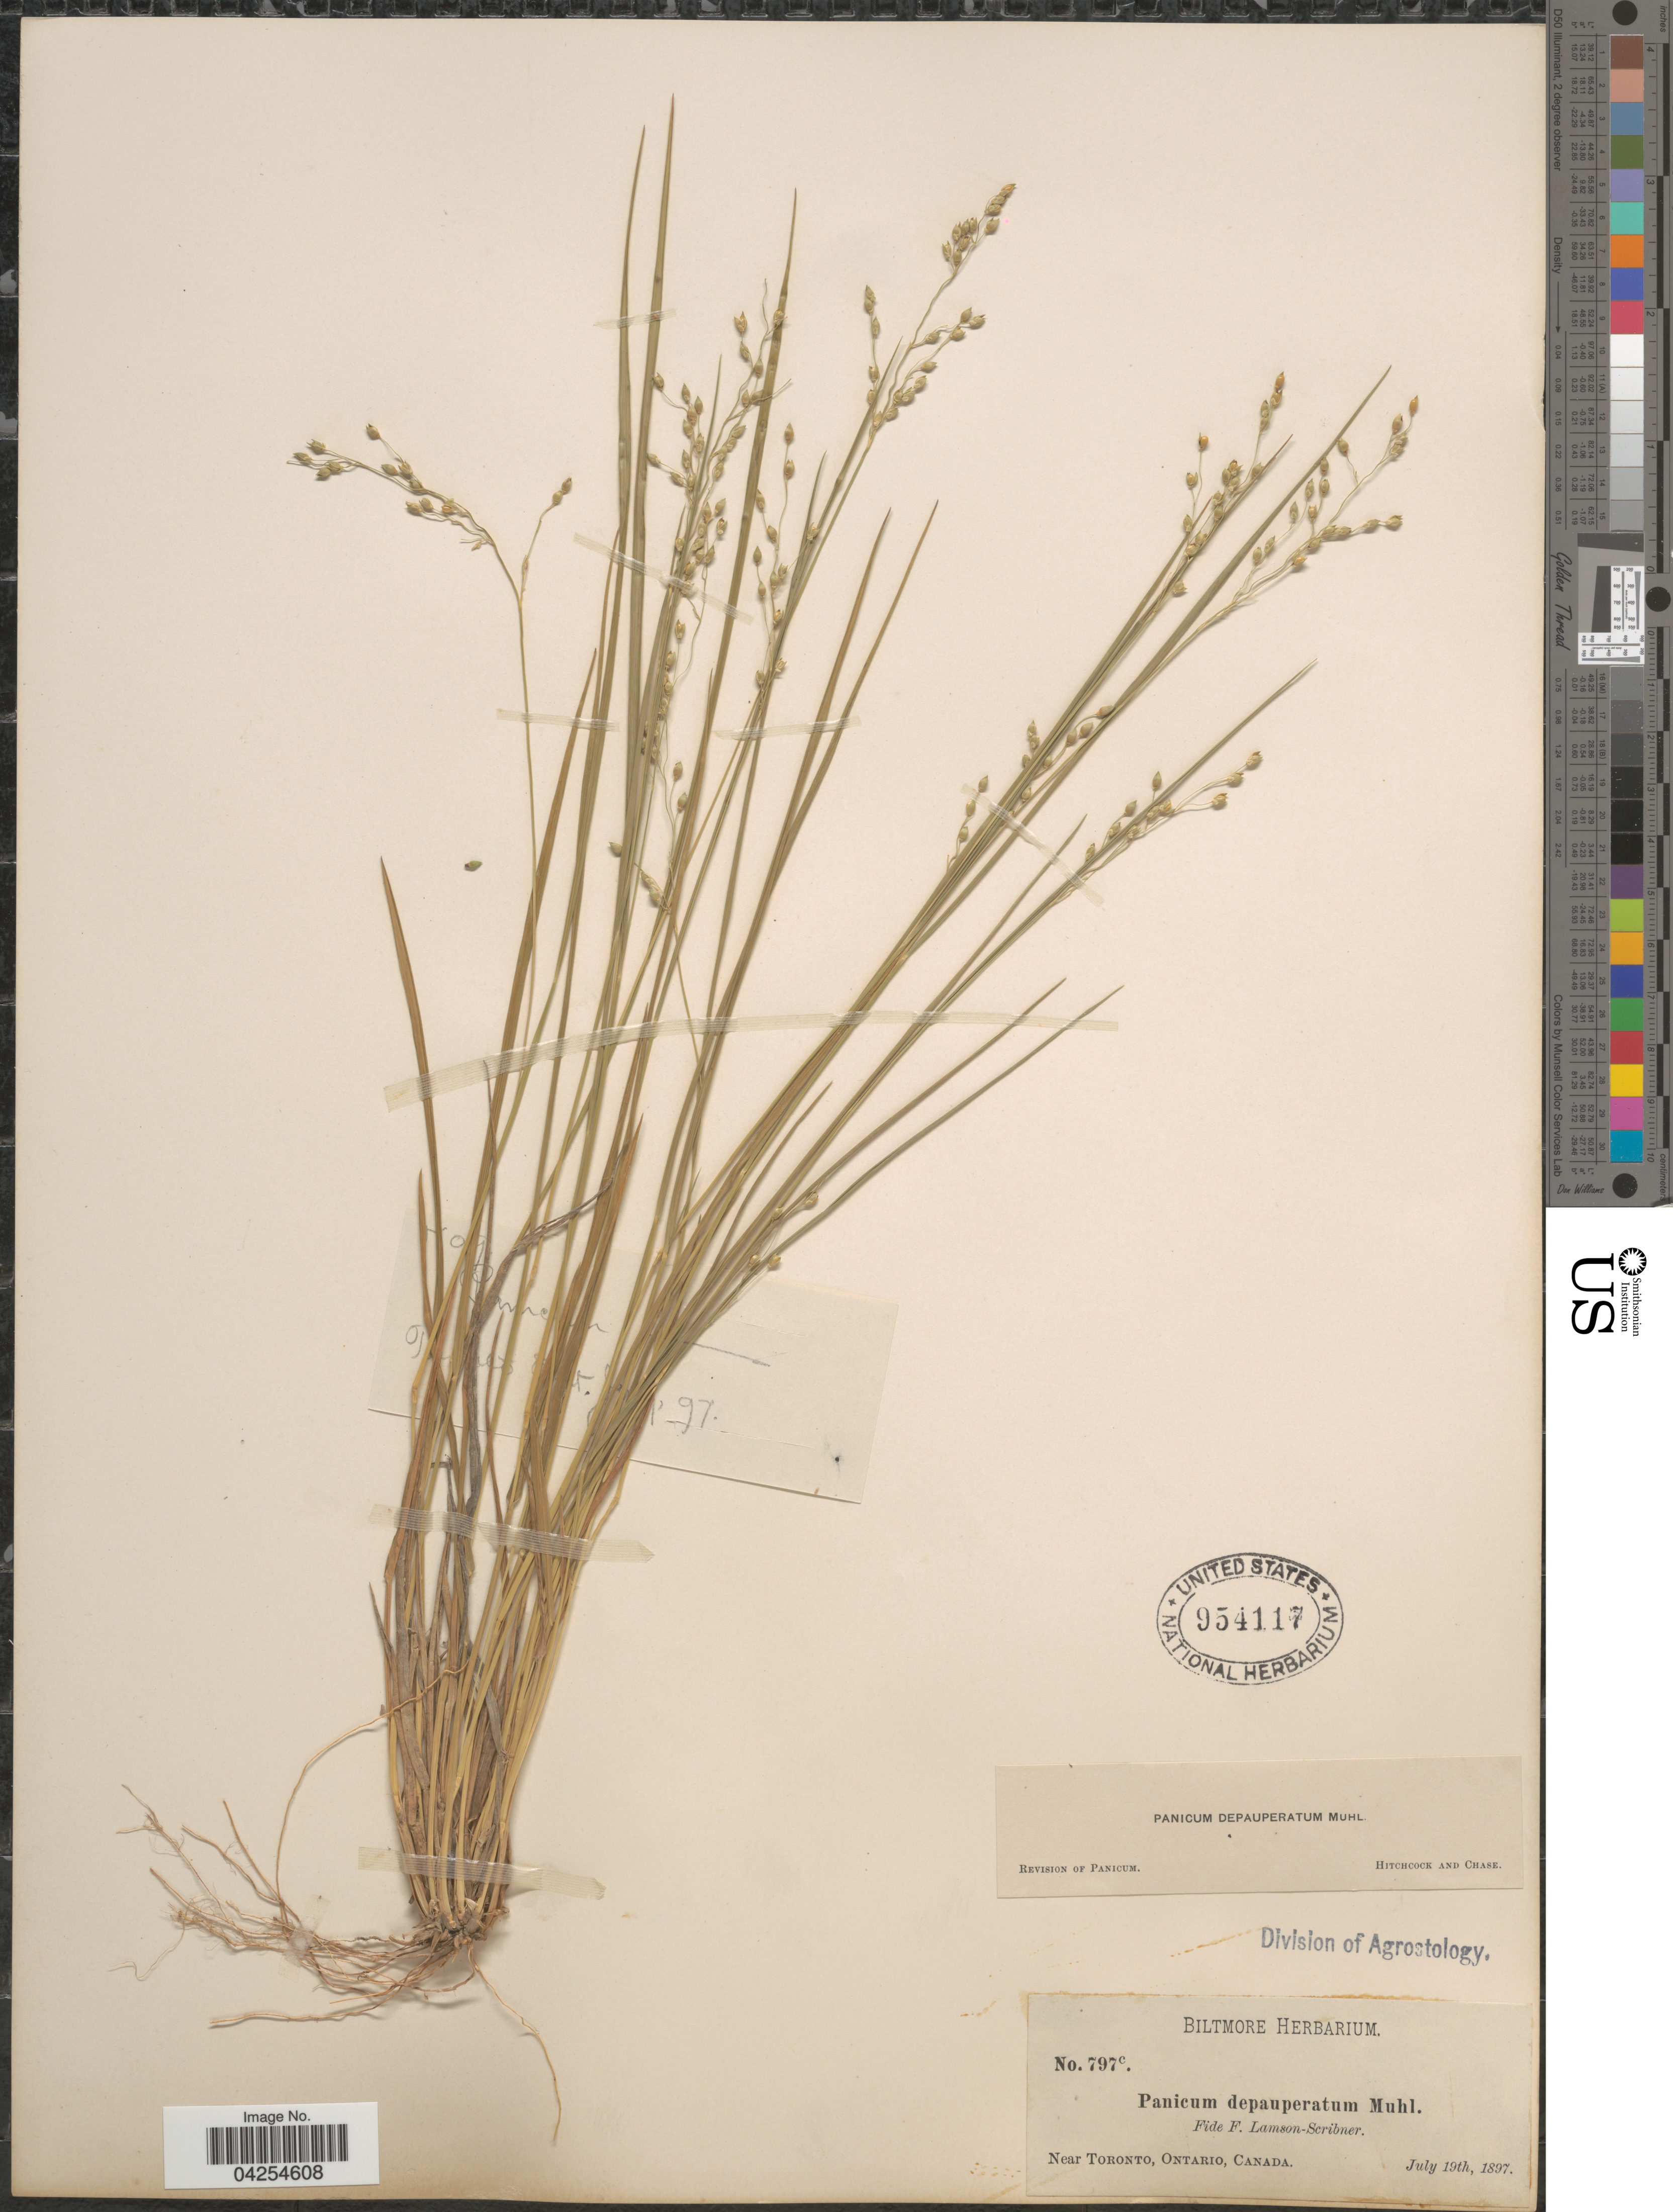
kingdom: Plantae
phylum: Tracheophyta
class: Liliopsida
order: Poales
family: Poaceae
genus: Dichanthelium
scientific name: Dichanthelium depauperatum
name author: (Muhl.) Gould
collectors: ex herb. Biltmore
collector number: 797c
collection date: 1897-07-19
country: Canada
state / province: Ontario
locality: Near Toronto.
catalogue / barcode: US 954117